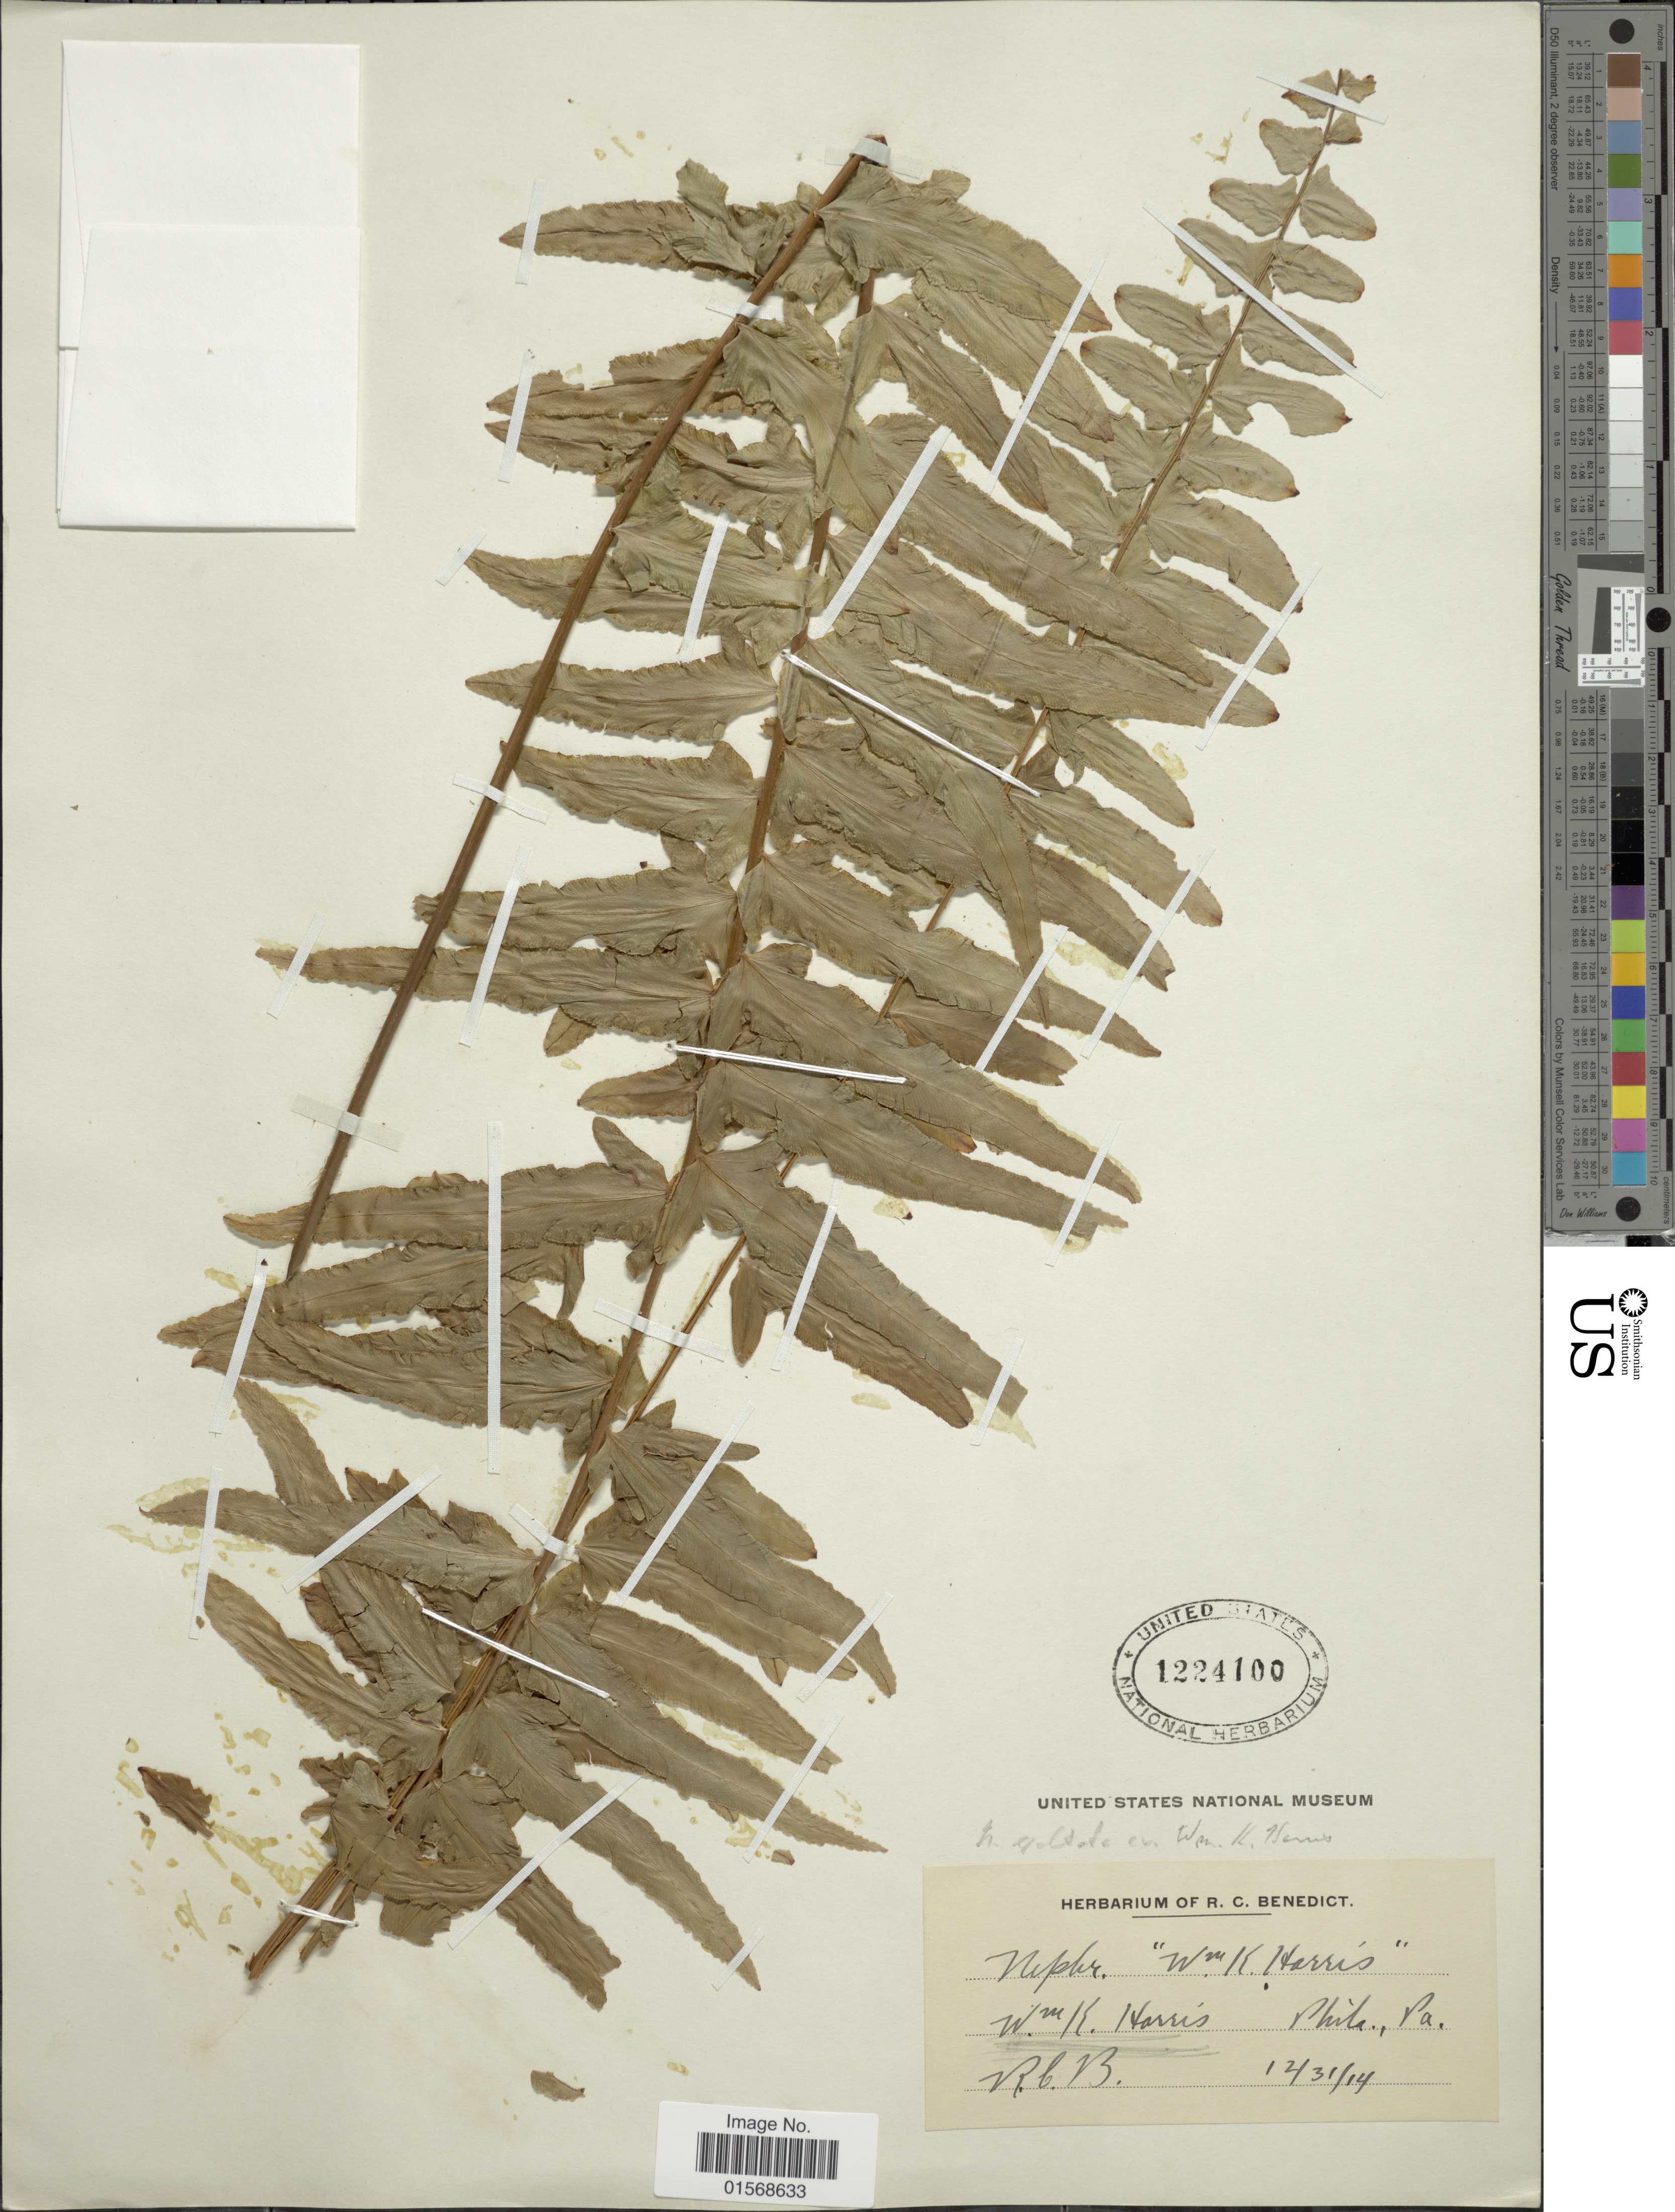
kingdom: Plantae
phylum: Tracheophyta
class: Polypodiopsida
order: Polypodiales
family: Nephrolepidaceae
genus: Nephrolepis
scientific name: Nephrolepis 'Wm. K. Harris'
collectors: R. C. Benedict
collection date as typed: Transcribed d/m/y: 31/12/14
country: United States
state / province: Pennsylvania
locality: Phila.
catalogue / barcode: US 1224100